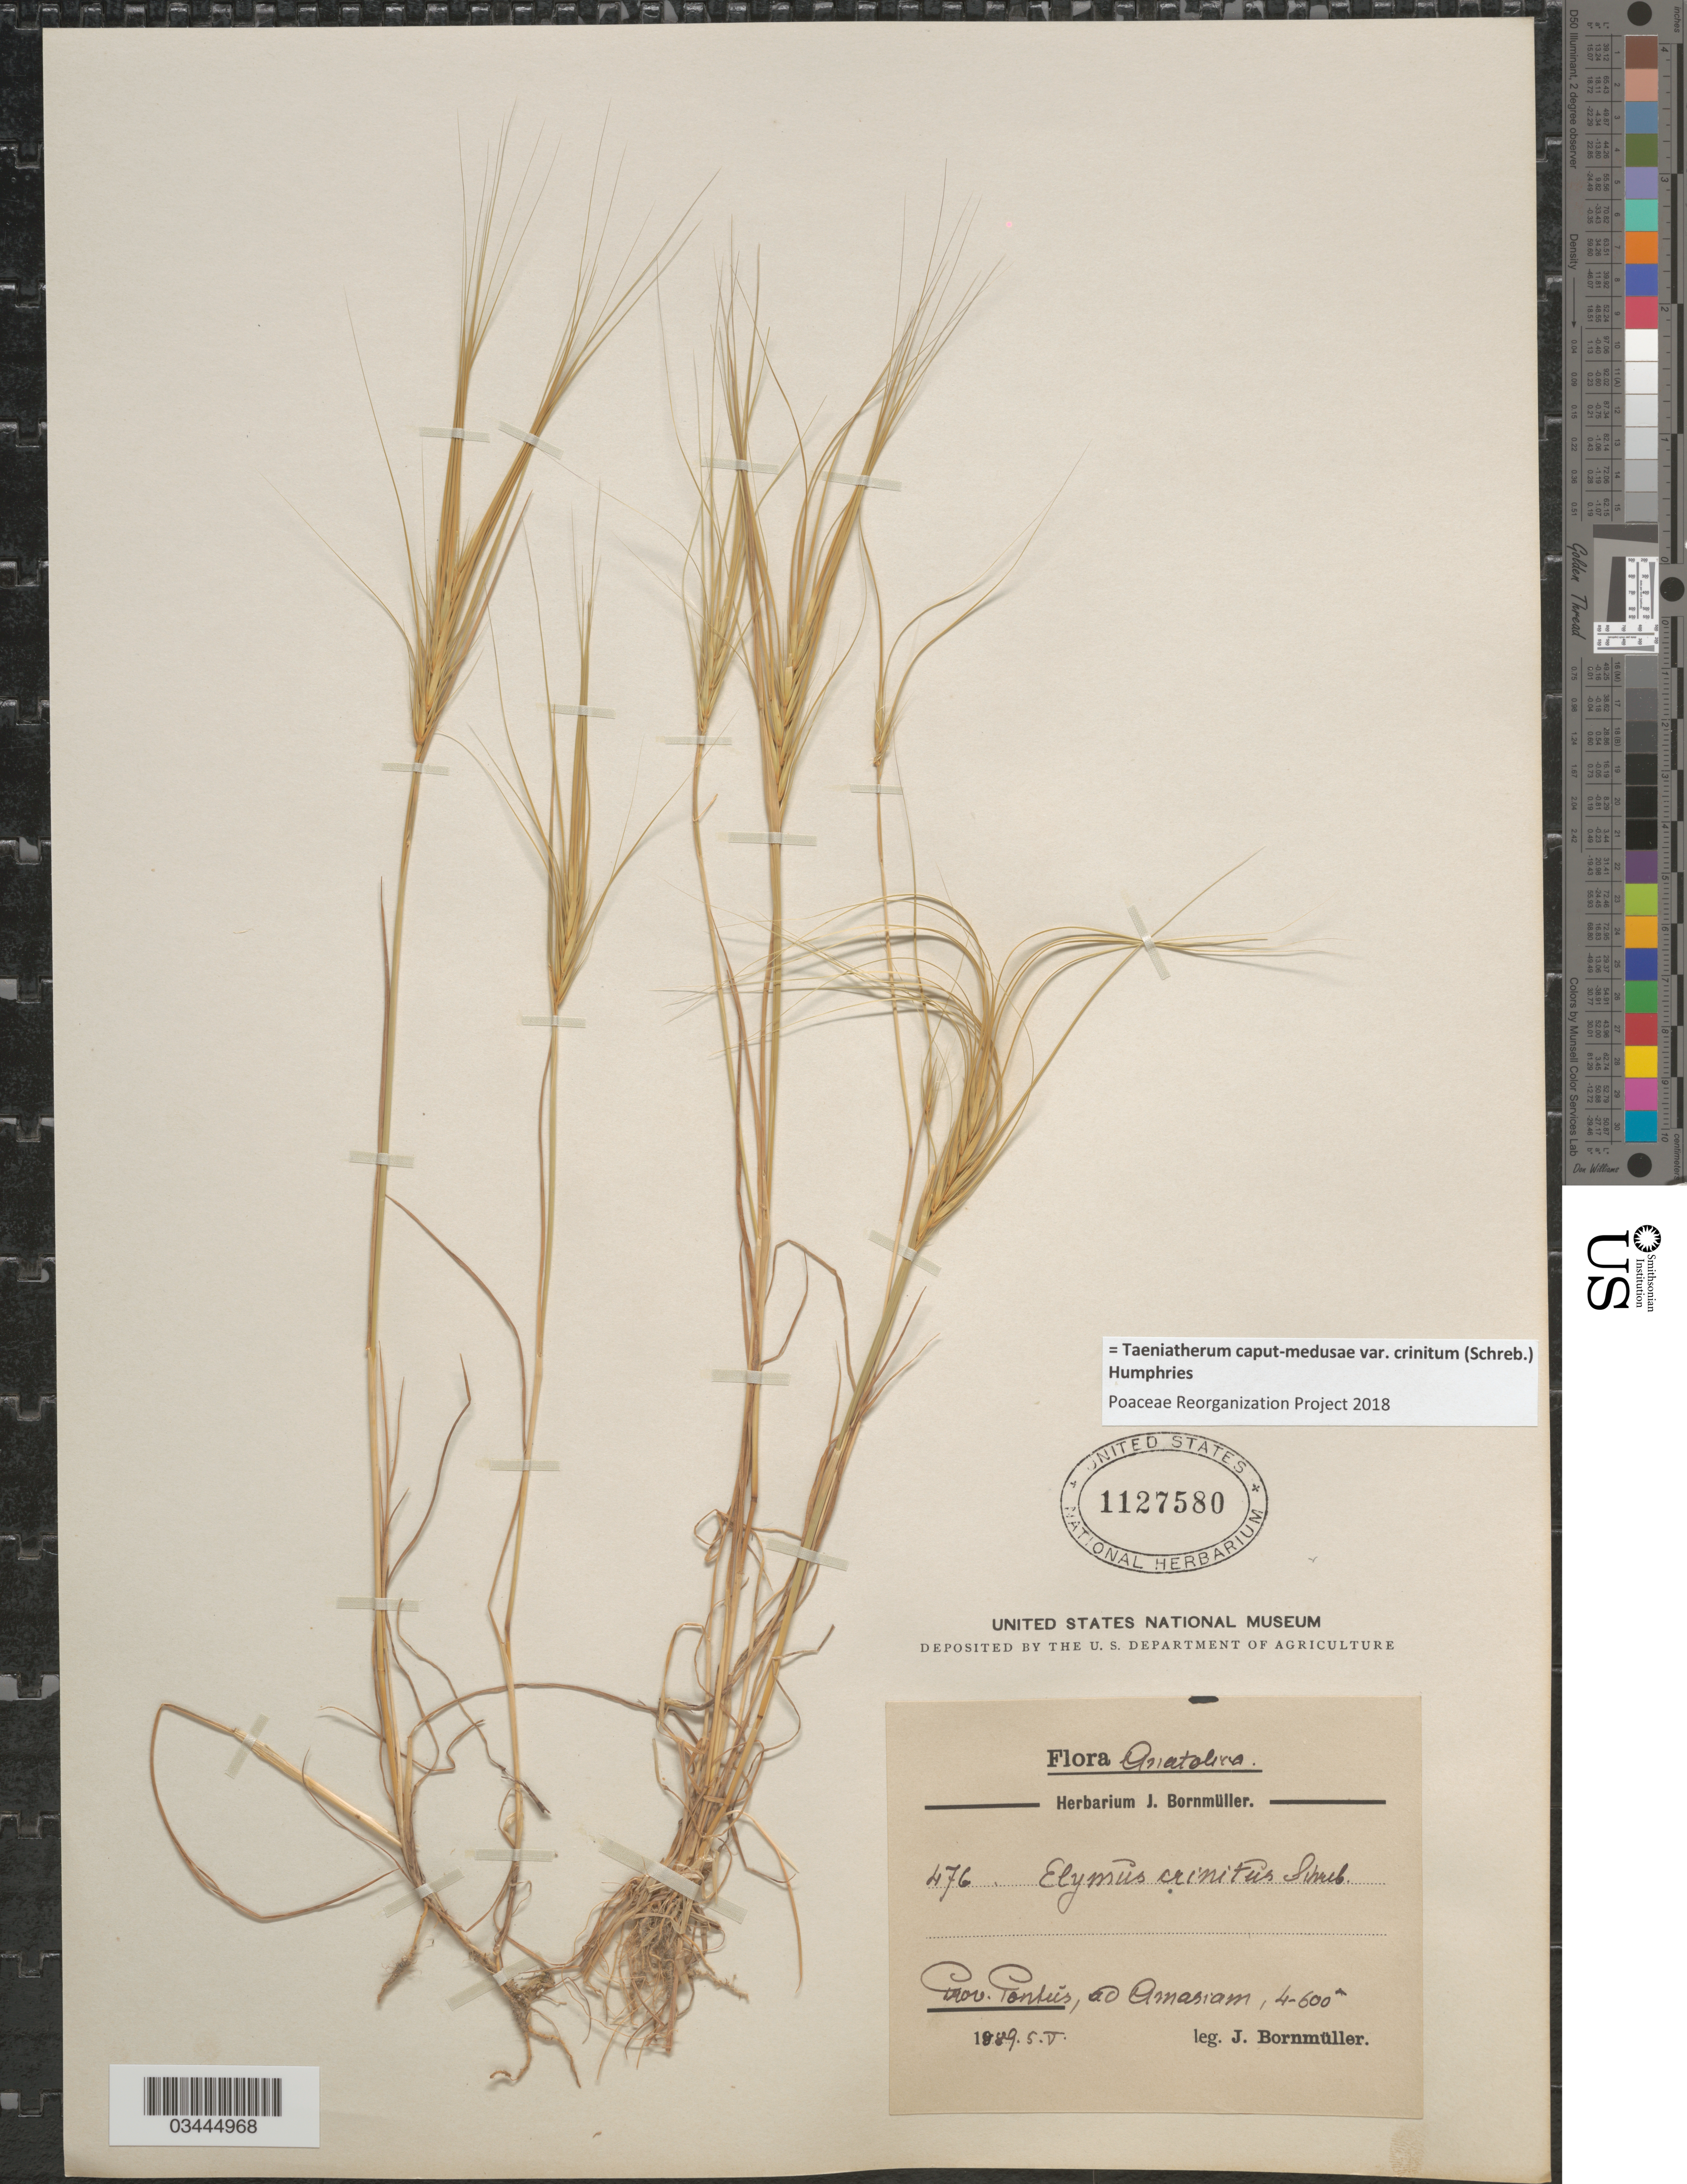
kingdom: Plantae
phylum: Tracheophyta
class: Liliopsida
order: Poales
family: Poaceae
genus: Taeniatherum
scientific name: Taeniatherum caput-medusae var. crinitum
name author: (Schreb.) Humphries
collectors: J. Bornmüller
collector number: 476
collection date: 1889-05-05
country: Turkey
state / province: Amasya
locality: Anatolica. Prov. Pontus, ad Amasiam.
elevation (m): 400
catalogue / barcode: US 1127580